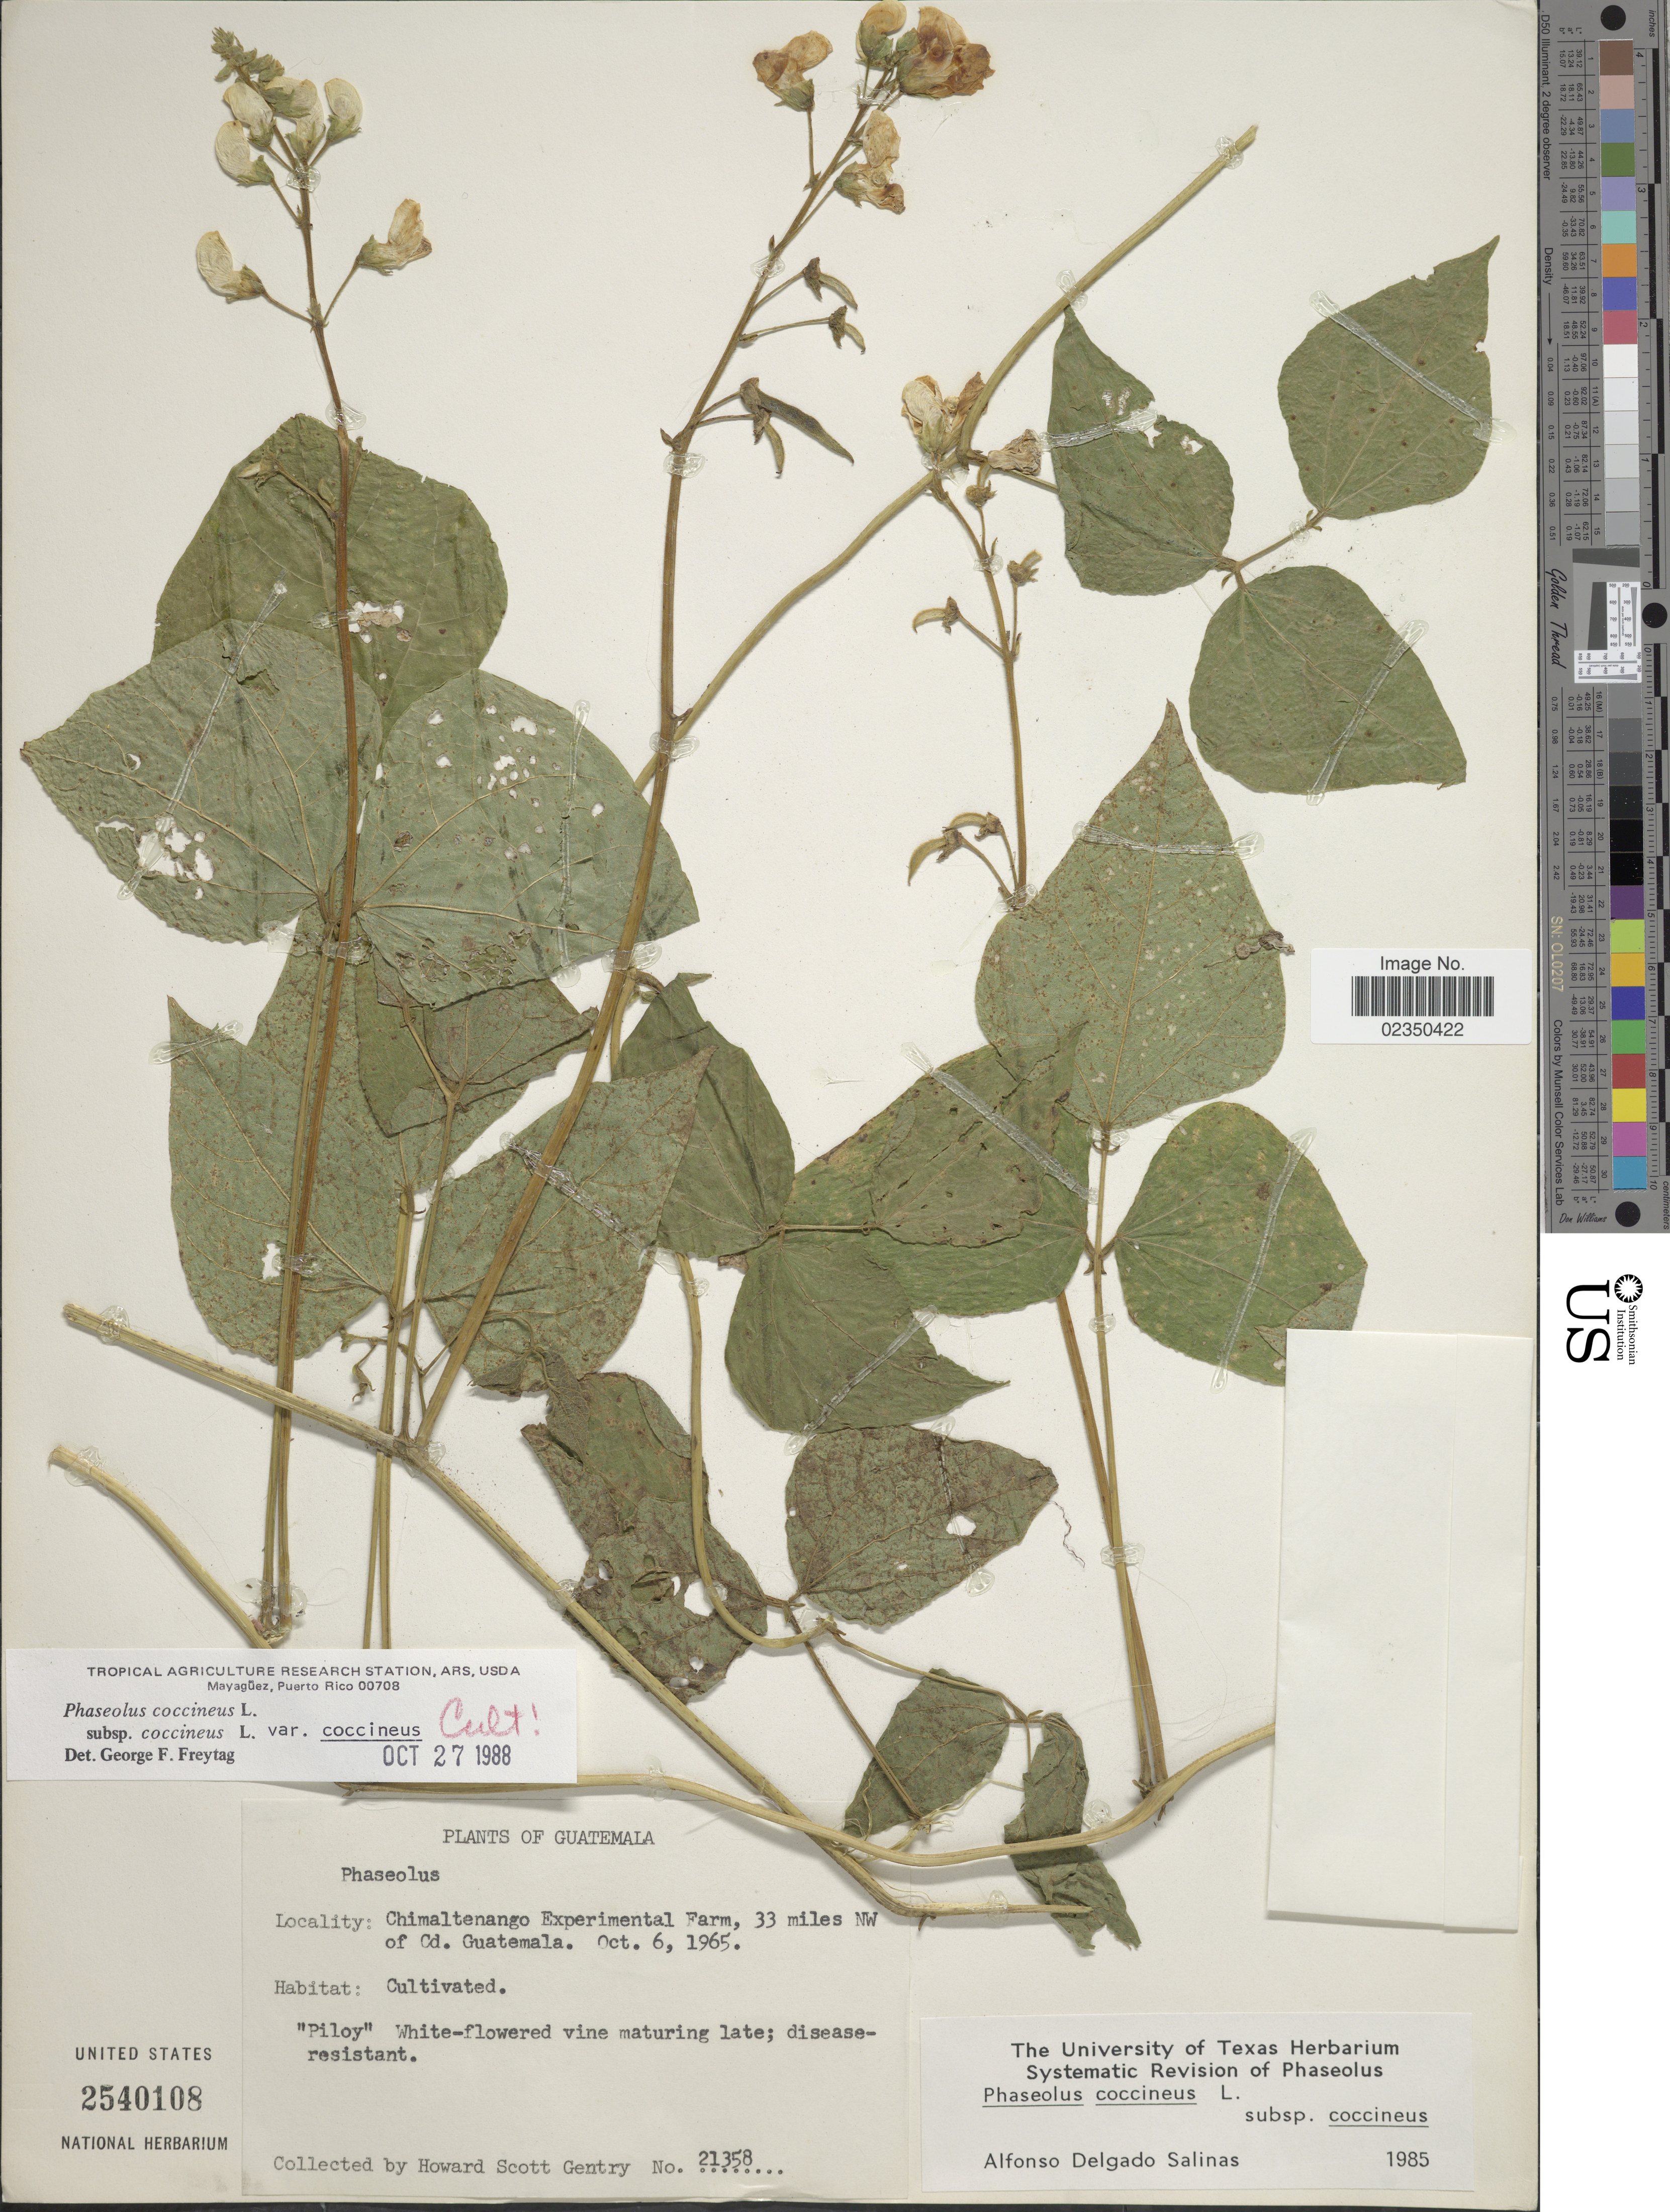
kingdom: Plantae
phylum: Tracheophyta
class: Magnoliopsida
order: Fabales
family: Fabaceae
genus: Phaseolus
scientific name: Phaseolus coccineus var. coccineus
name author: L.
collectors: H. S. Gentry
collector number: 21358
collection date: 1965-10-06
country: Guatemala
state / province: Guatemala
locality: Chimaltenango Experimental Farm, 33 miles NW of Cd. Guatemala, cultivated.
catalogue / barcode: US 2540108